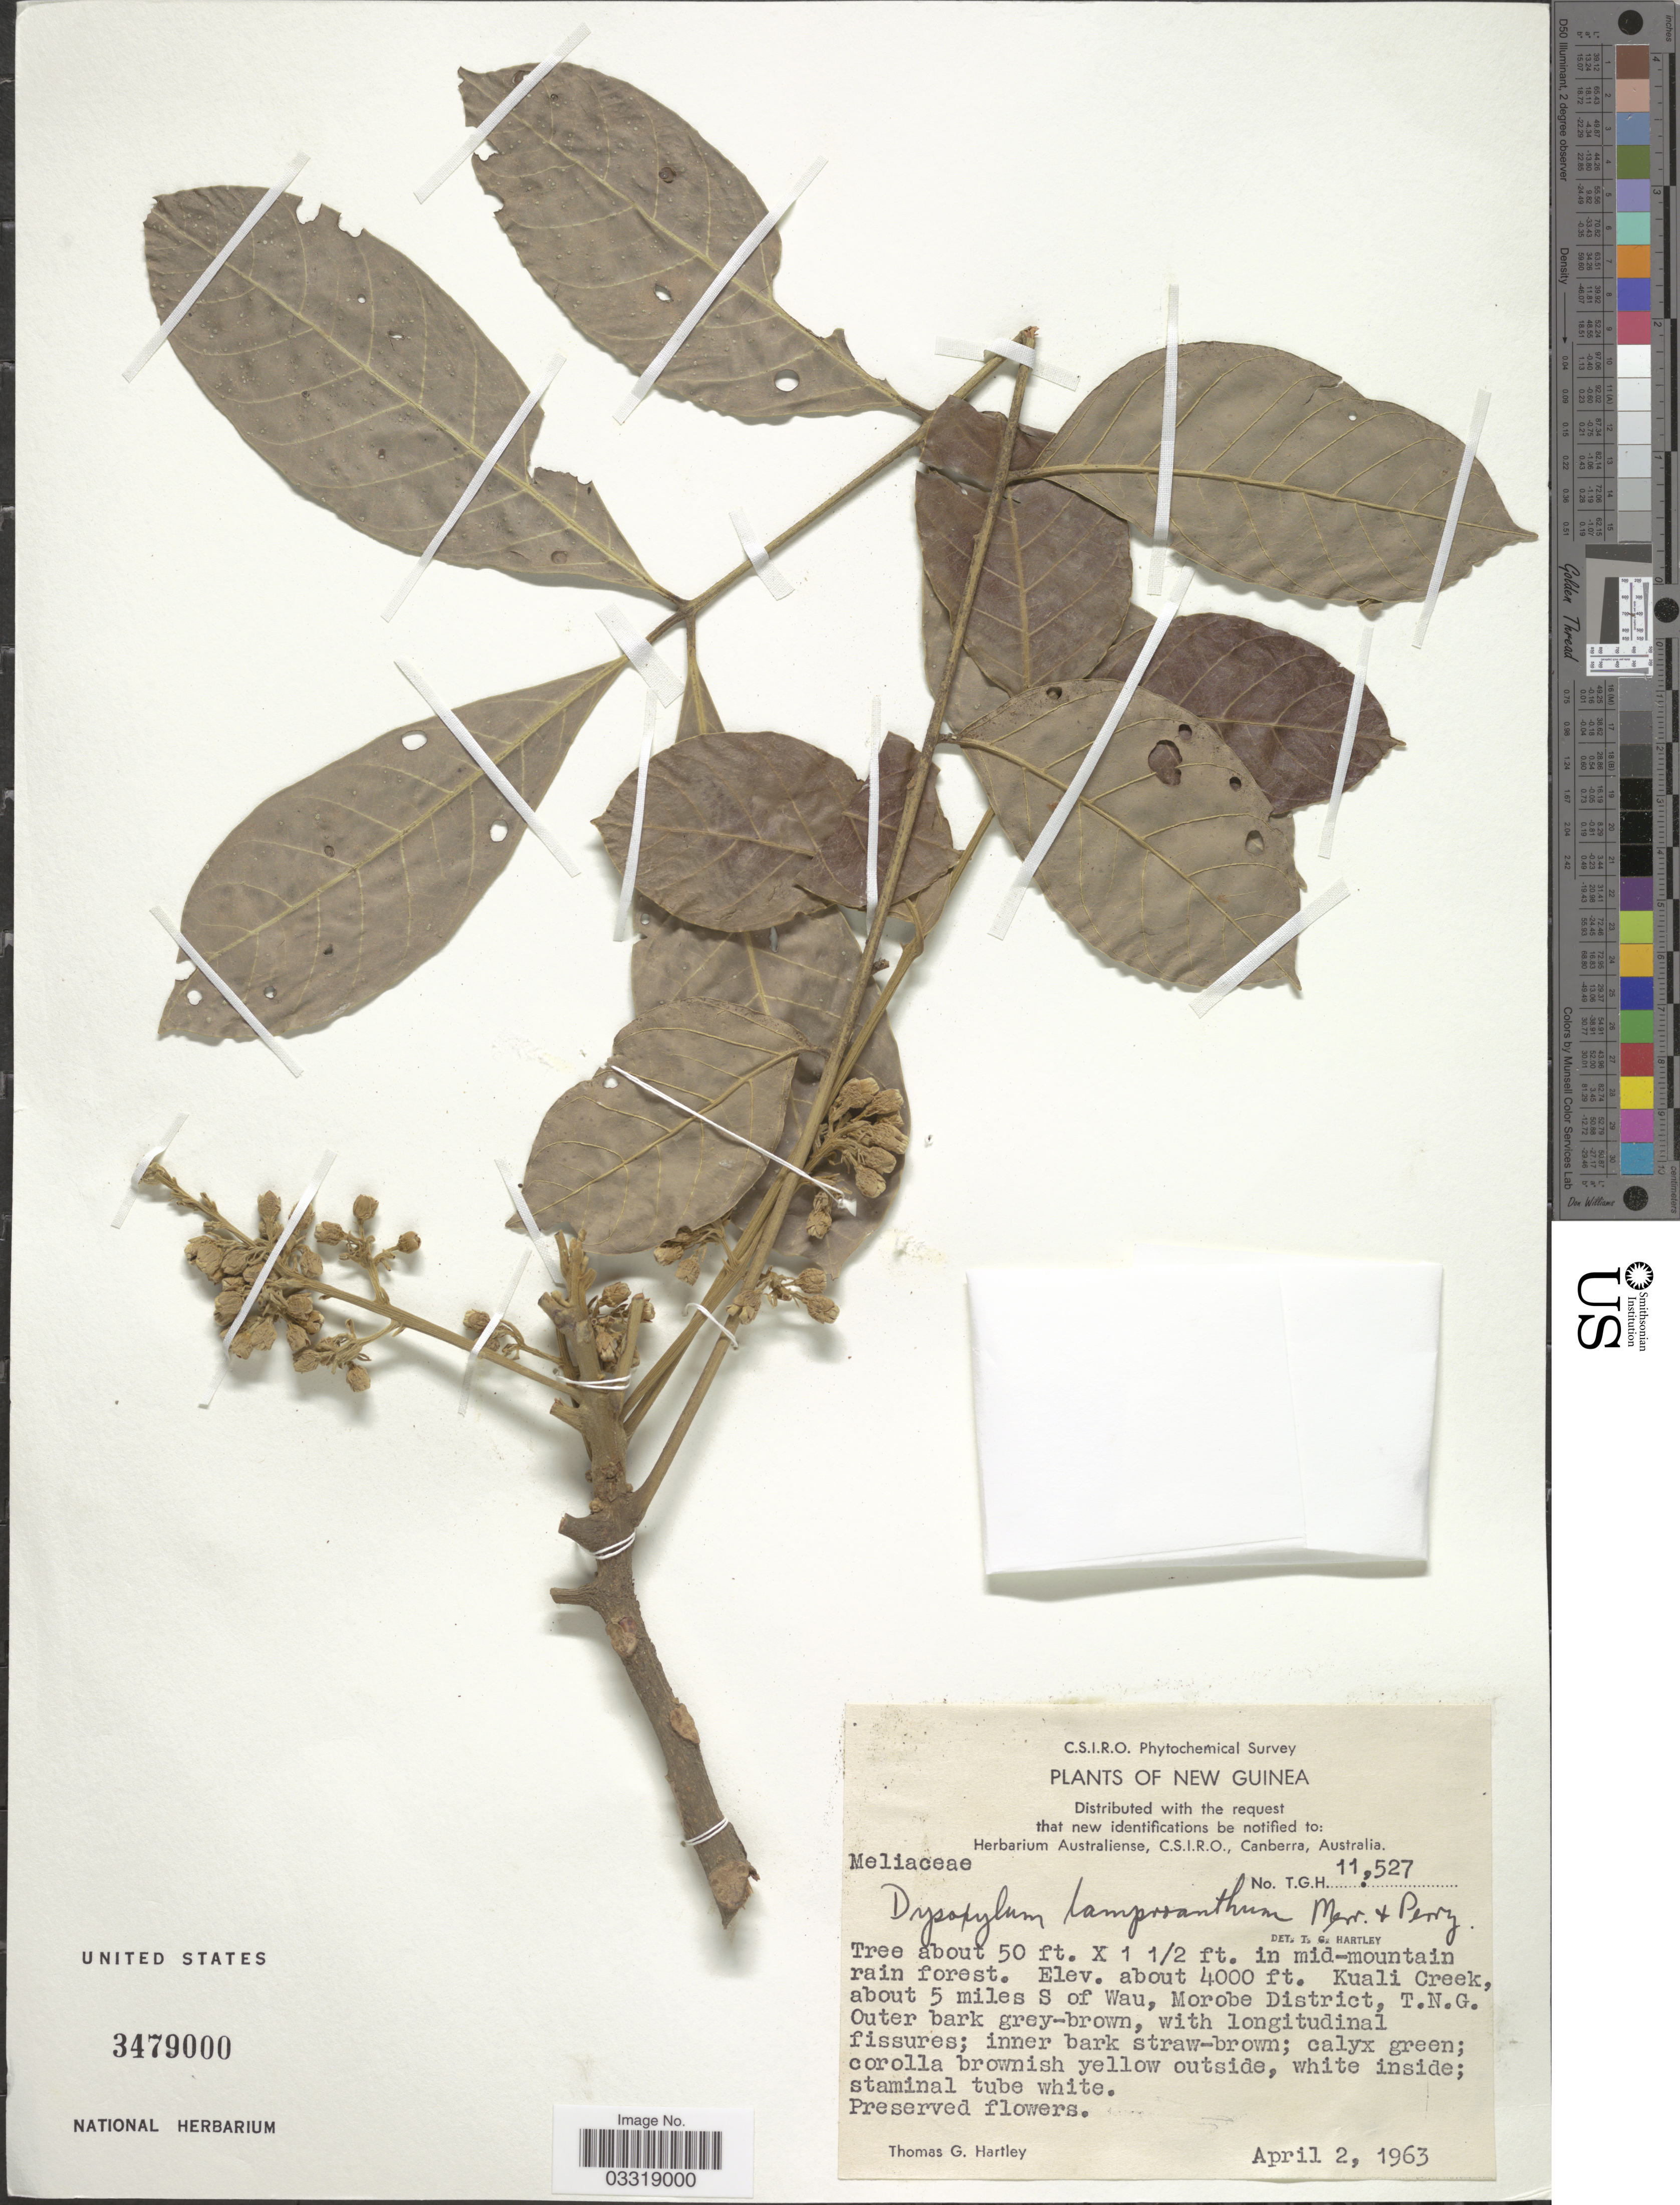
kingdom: Plantae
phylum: Tracheophyta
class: Magnoliopsida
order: Sapindales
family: Meliaceae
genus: Didymocheton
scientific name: Didymocheton setosus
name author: (Span.) Mabb. & Holzmeyer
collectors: T. G. Hartley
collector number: TGH 11527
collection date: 1963-04-02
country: Papua New Guinea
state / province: Morobe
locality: New Guinea. Kuali Creek, about 5 miles S of Wau, Morobe District, T.N.G.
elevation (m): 1219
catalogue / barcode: US 3479000